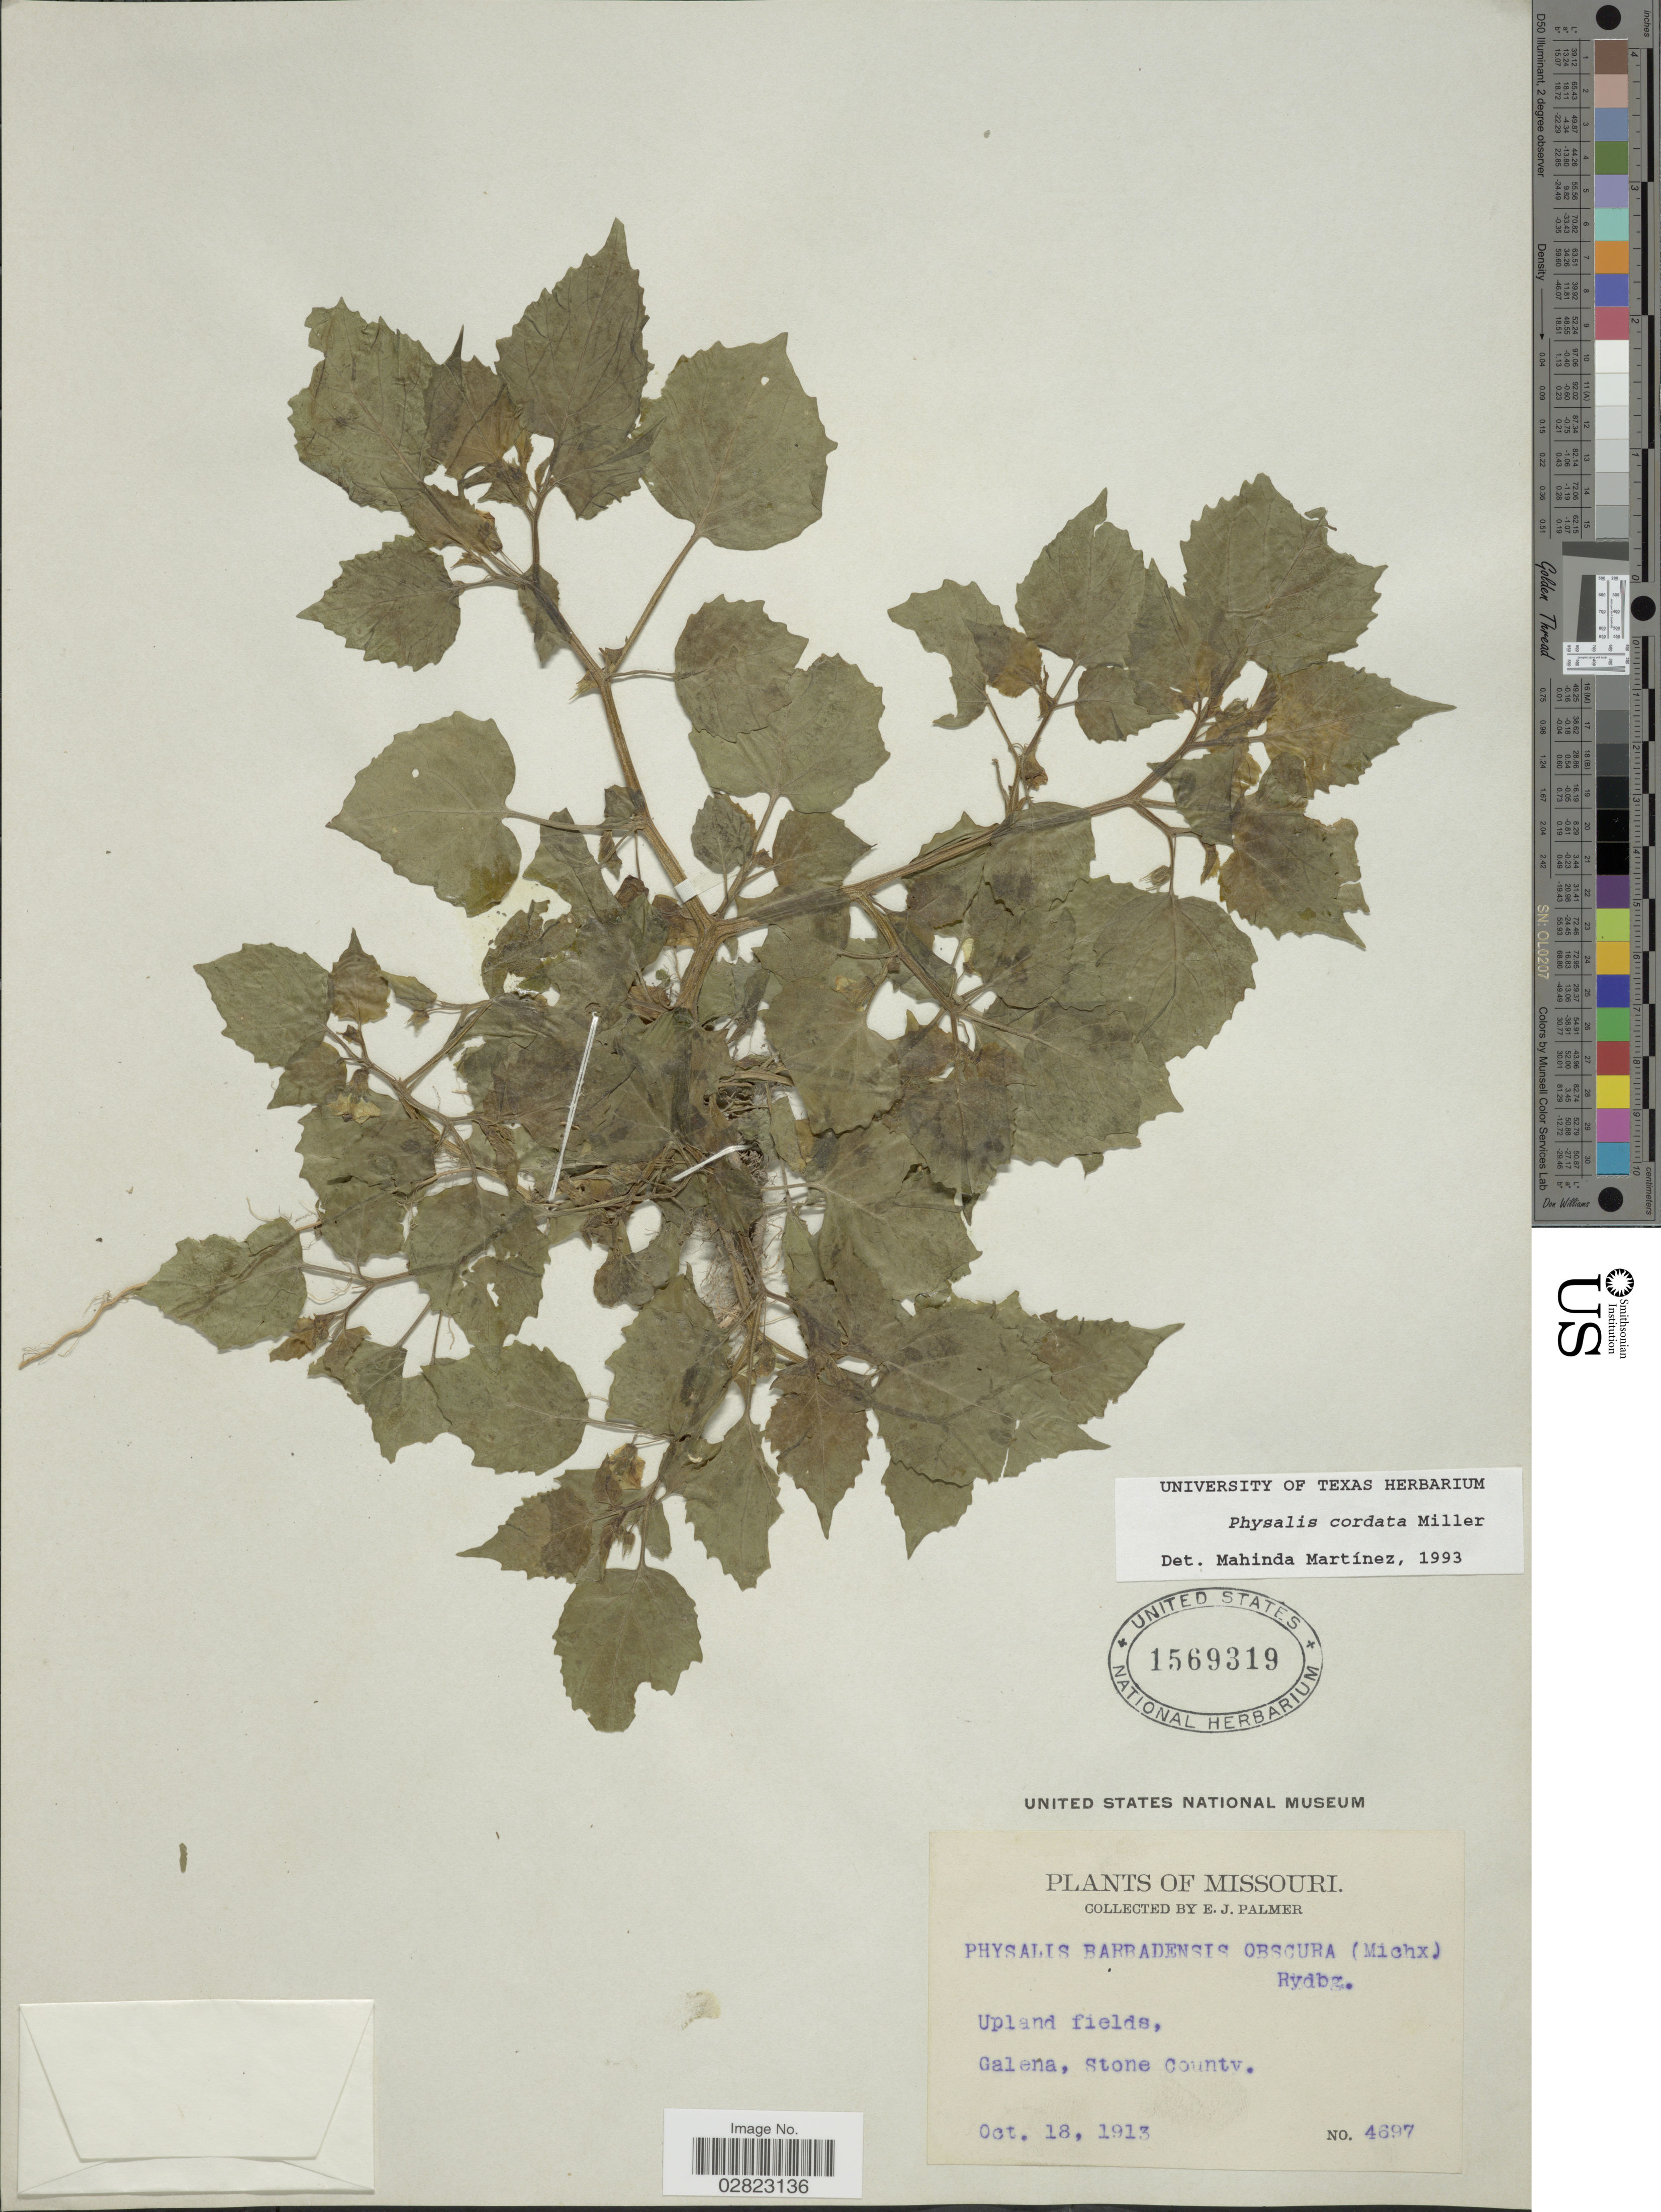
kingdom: Plantae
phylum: Tracheophyta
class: Magnoliopsida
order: Solanales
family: Solanaceae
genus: Physalis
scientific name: Physalis cordata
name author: Mill.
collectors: E. J. Palmer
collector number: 4697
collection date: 1913-10-18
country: United States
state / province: Missouri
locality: Upland fields, Galena, Stone County.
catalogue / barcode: US 1569319